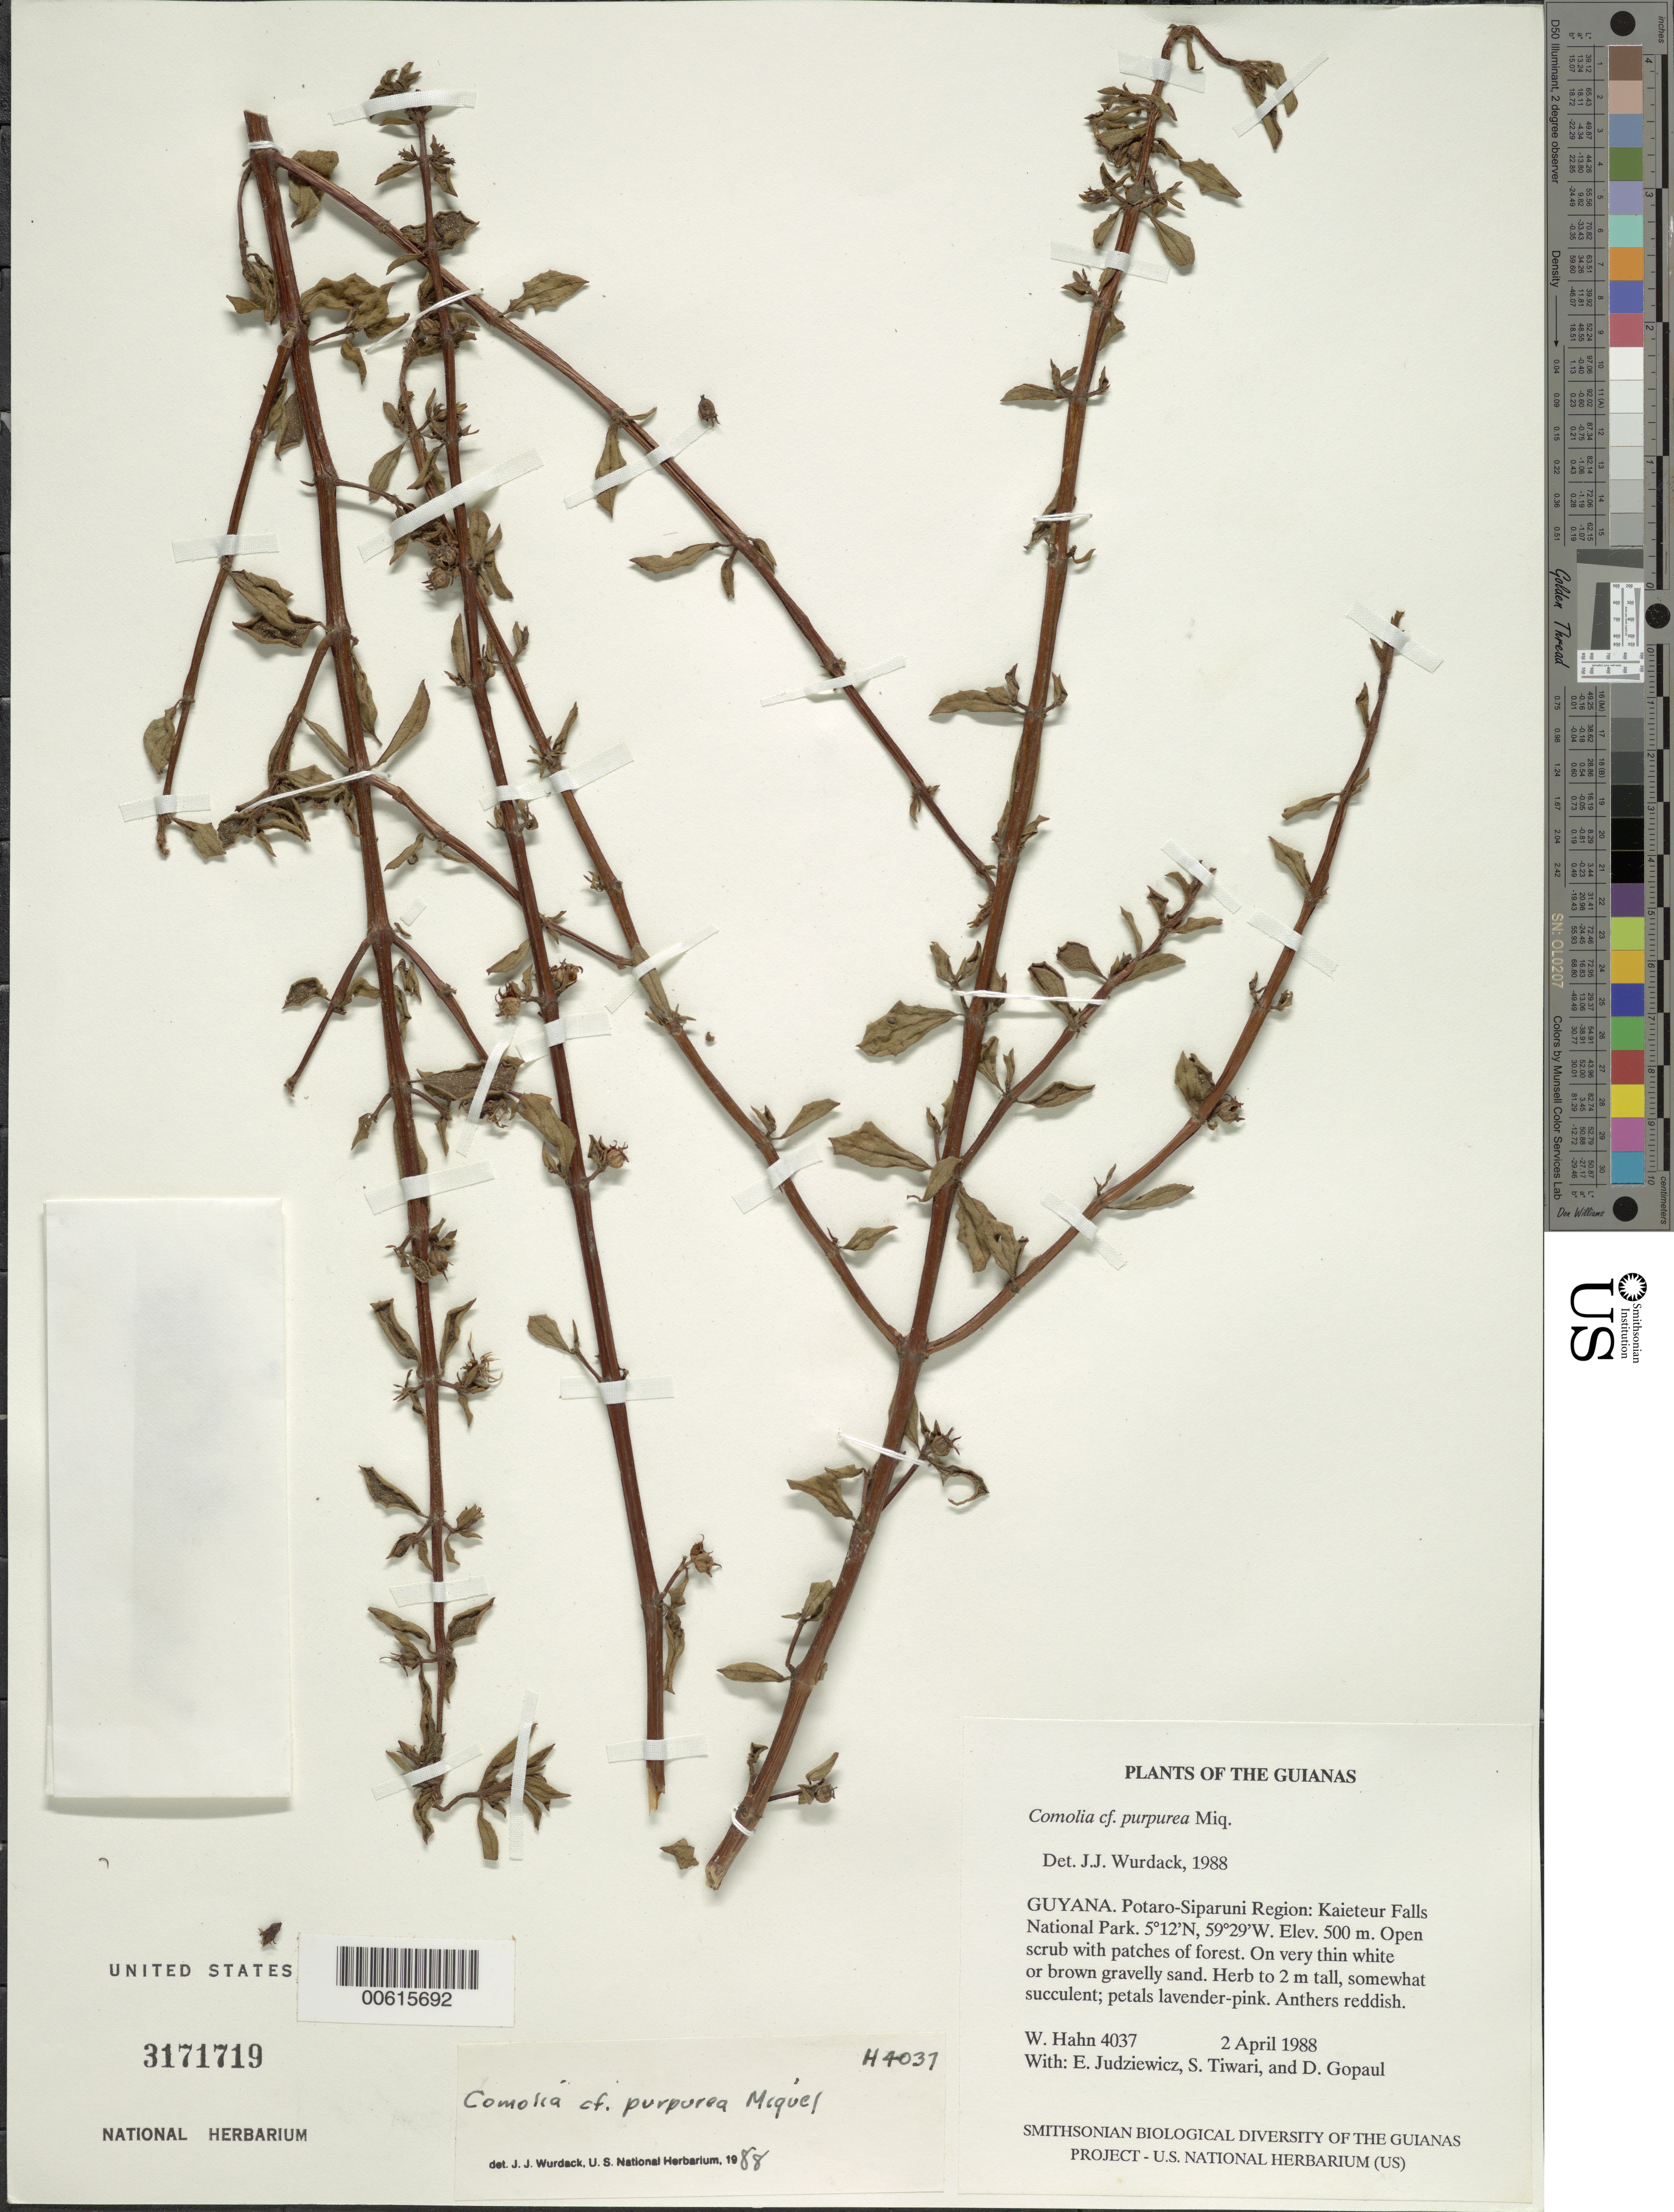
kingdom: Plantae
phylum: Tracheophyta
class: Magnoliopsida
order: Myrtales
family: Melastomataceae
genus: Comolia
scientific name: Comolia veronicifolia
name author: Benth.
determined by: Nunes da Silva, Diego, (RB), Jardim Botanico do Rio de Janeiro - Herbario (BRAZIL)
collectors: W. Hahn, E. J. Judziewicz, S. Tiwari & D. Gopaul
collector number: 4037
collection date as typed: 2 April 1988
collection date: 1988-04-02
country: Guyana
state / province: Potaro-Siparuni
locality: Kaieteur Falls National Park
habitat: Open scrub with patches of forest. On very thin white or brown gravelly sand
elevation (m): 500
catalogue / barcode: US 3171719